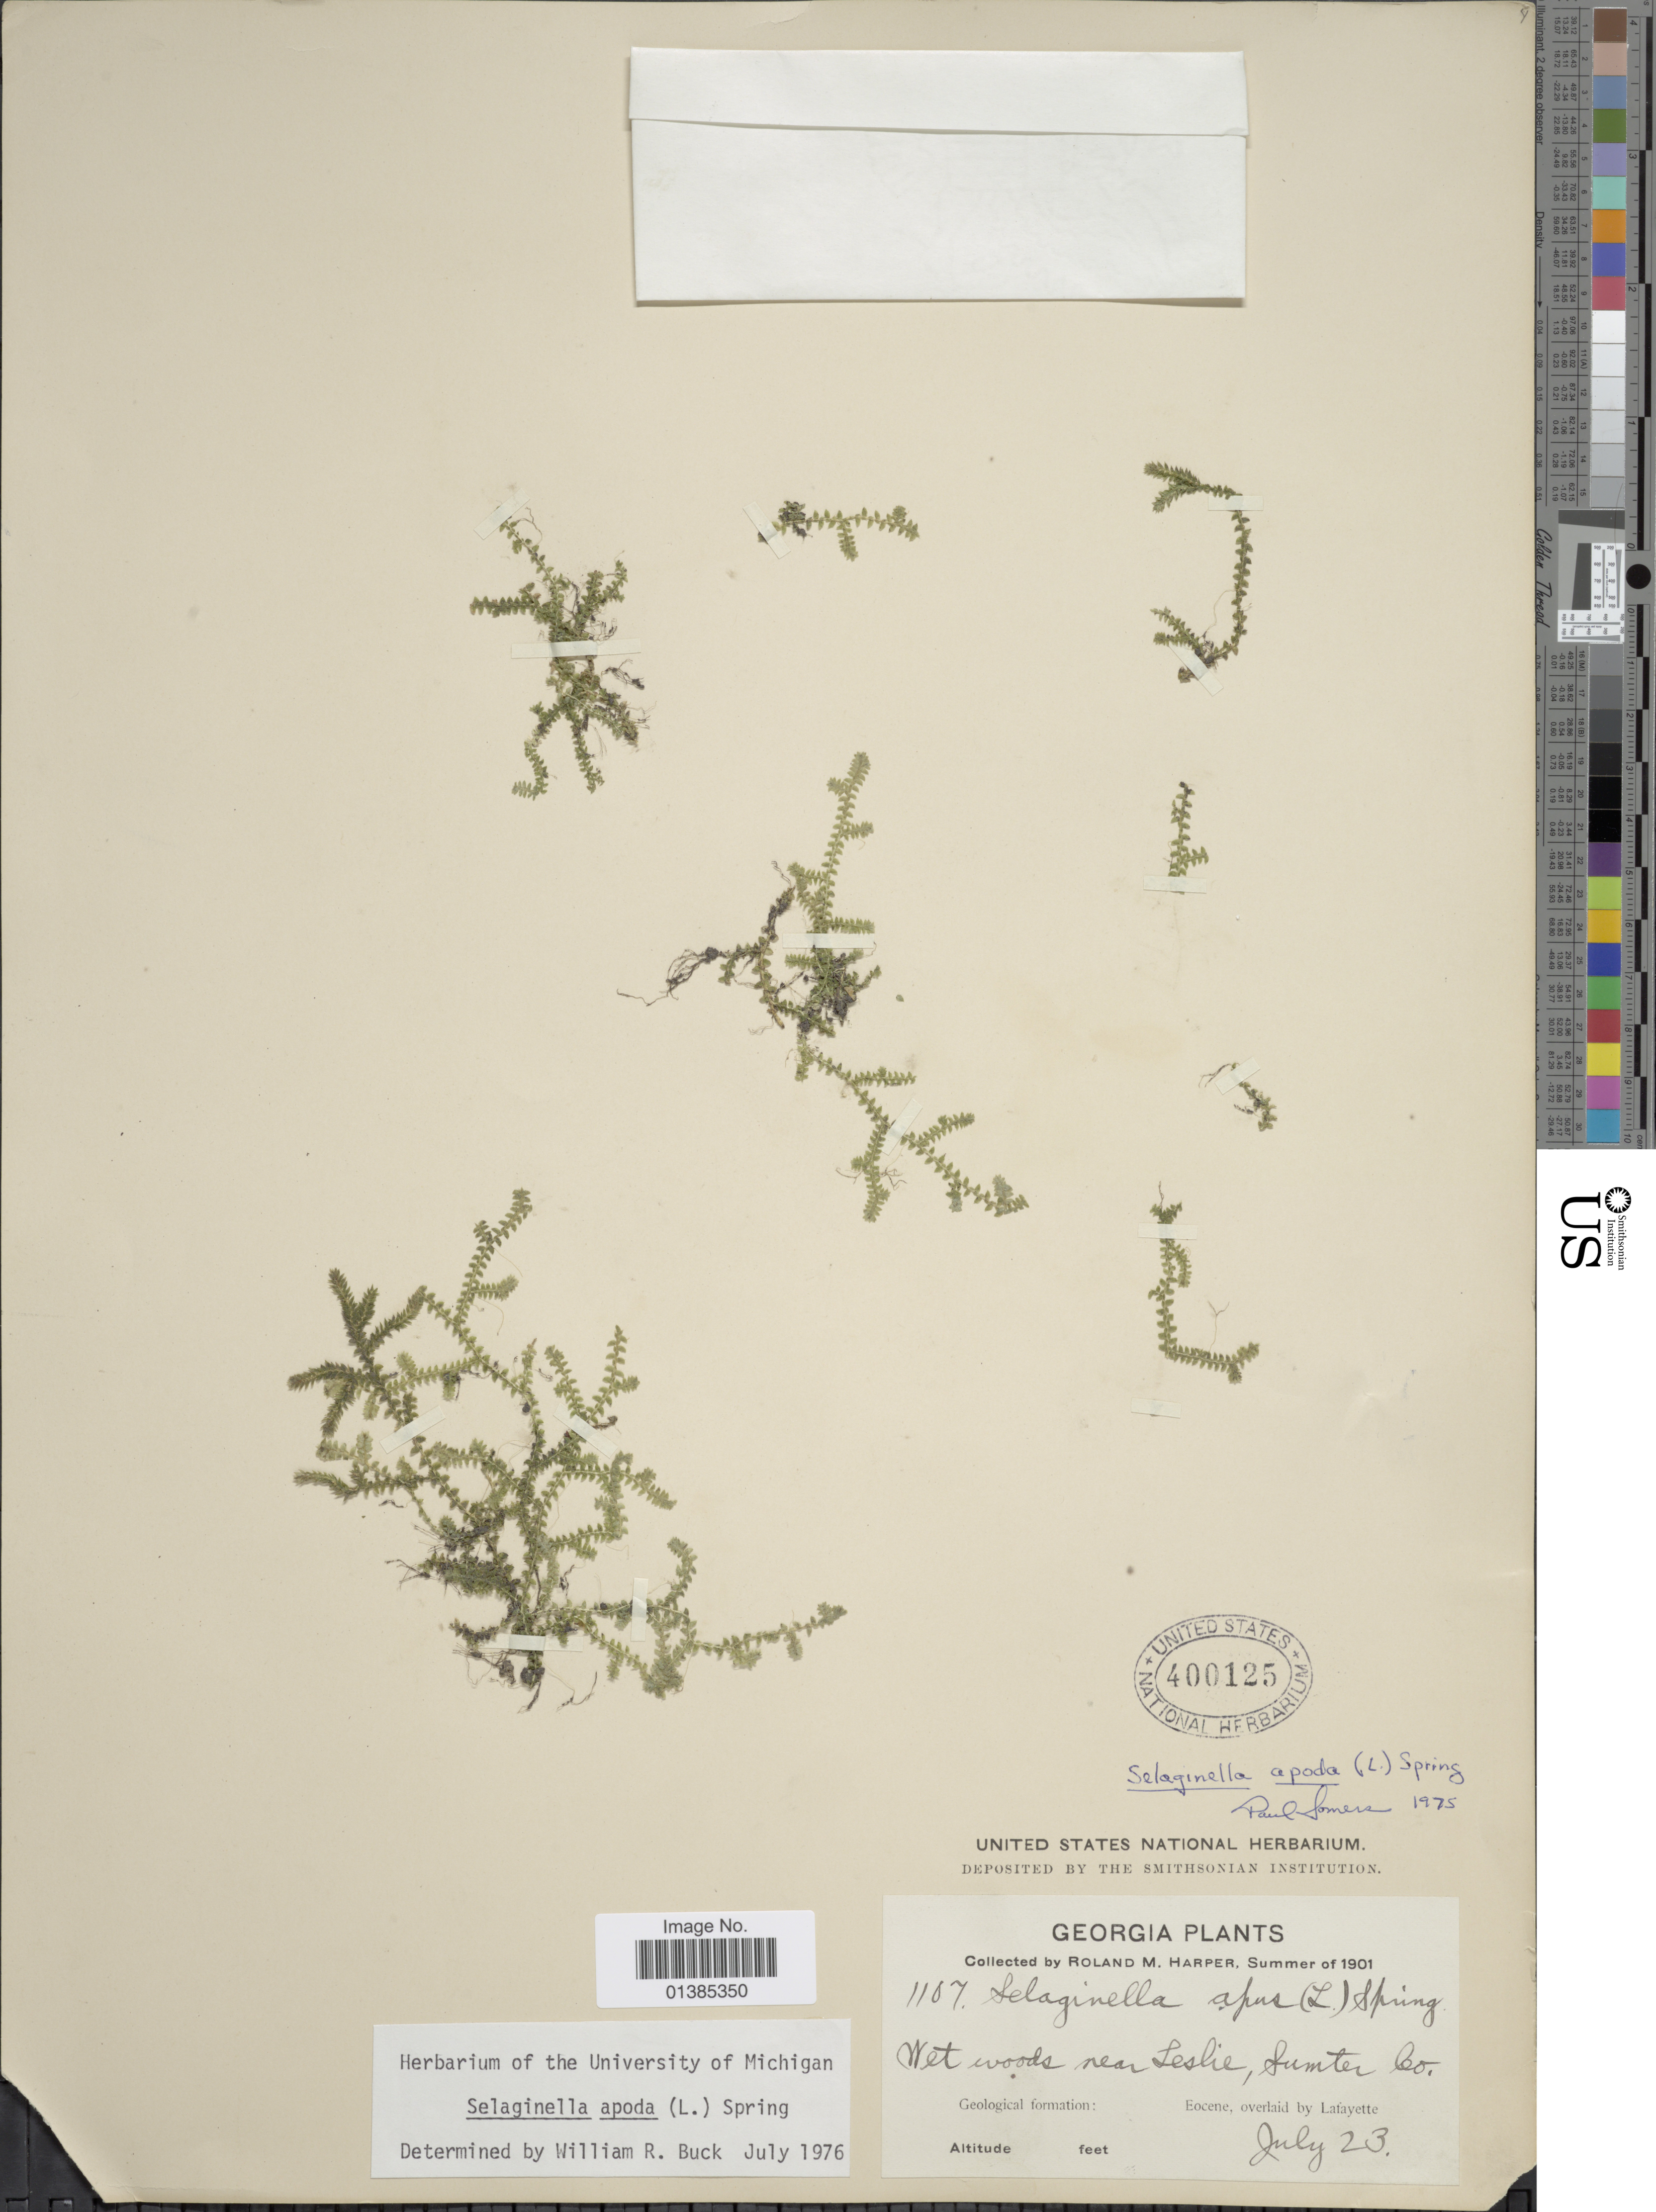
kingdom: Plantae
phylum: Tracheophyta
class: Lycopodiopsida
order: Selaginellales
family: Selaginellaceae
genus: Selaginella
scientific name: Selaginella apus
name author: Spring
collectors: R. M. Harper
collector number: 1107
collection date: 1901-07-23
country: United States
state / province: Georgia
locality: Wet woods near Leslie, Sumter Co. Geological formation: Eocene, overlaid by Latayette.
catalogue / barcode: US 400125